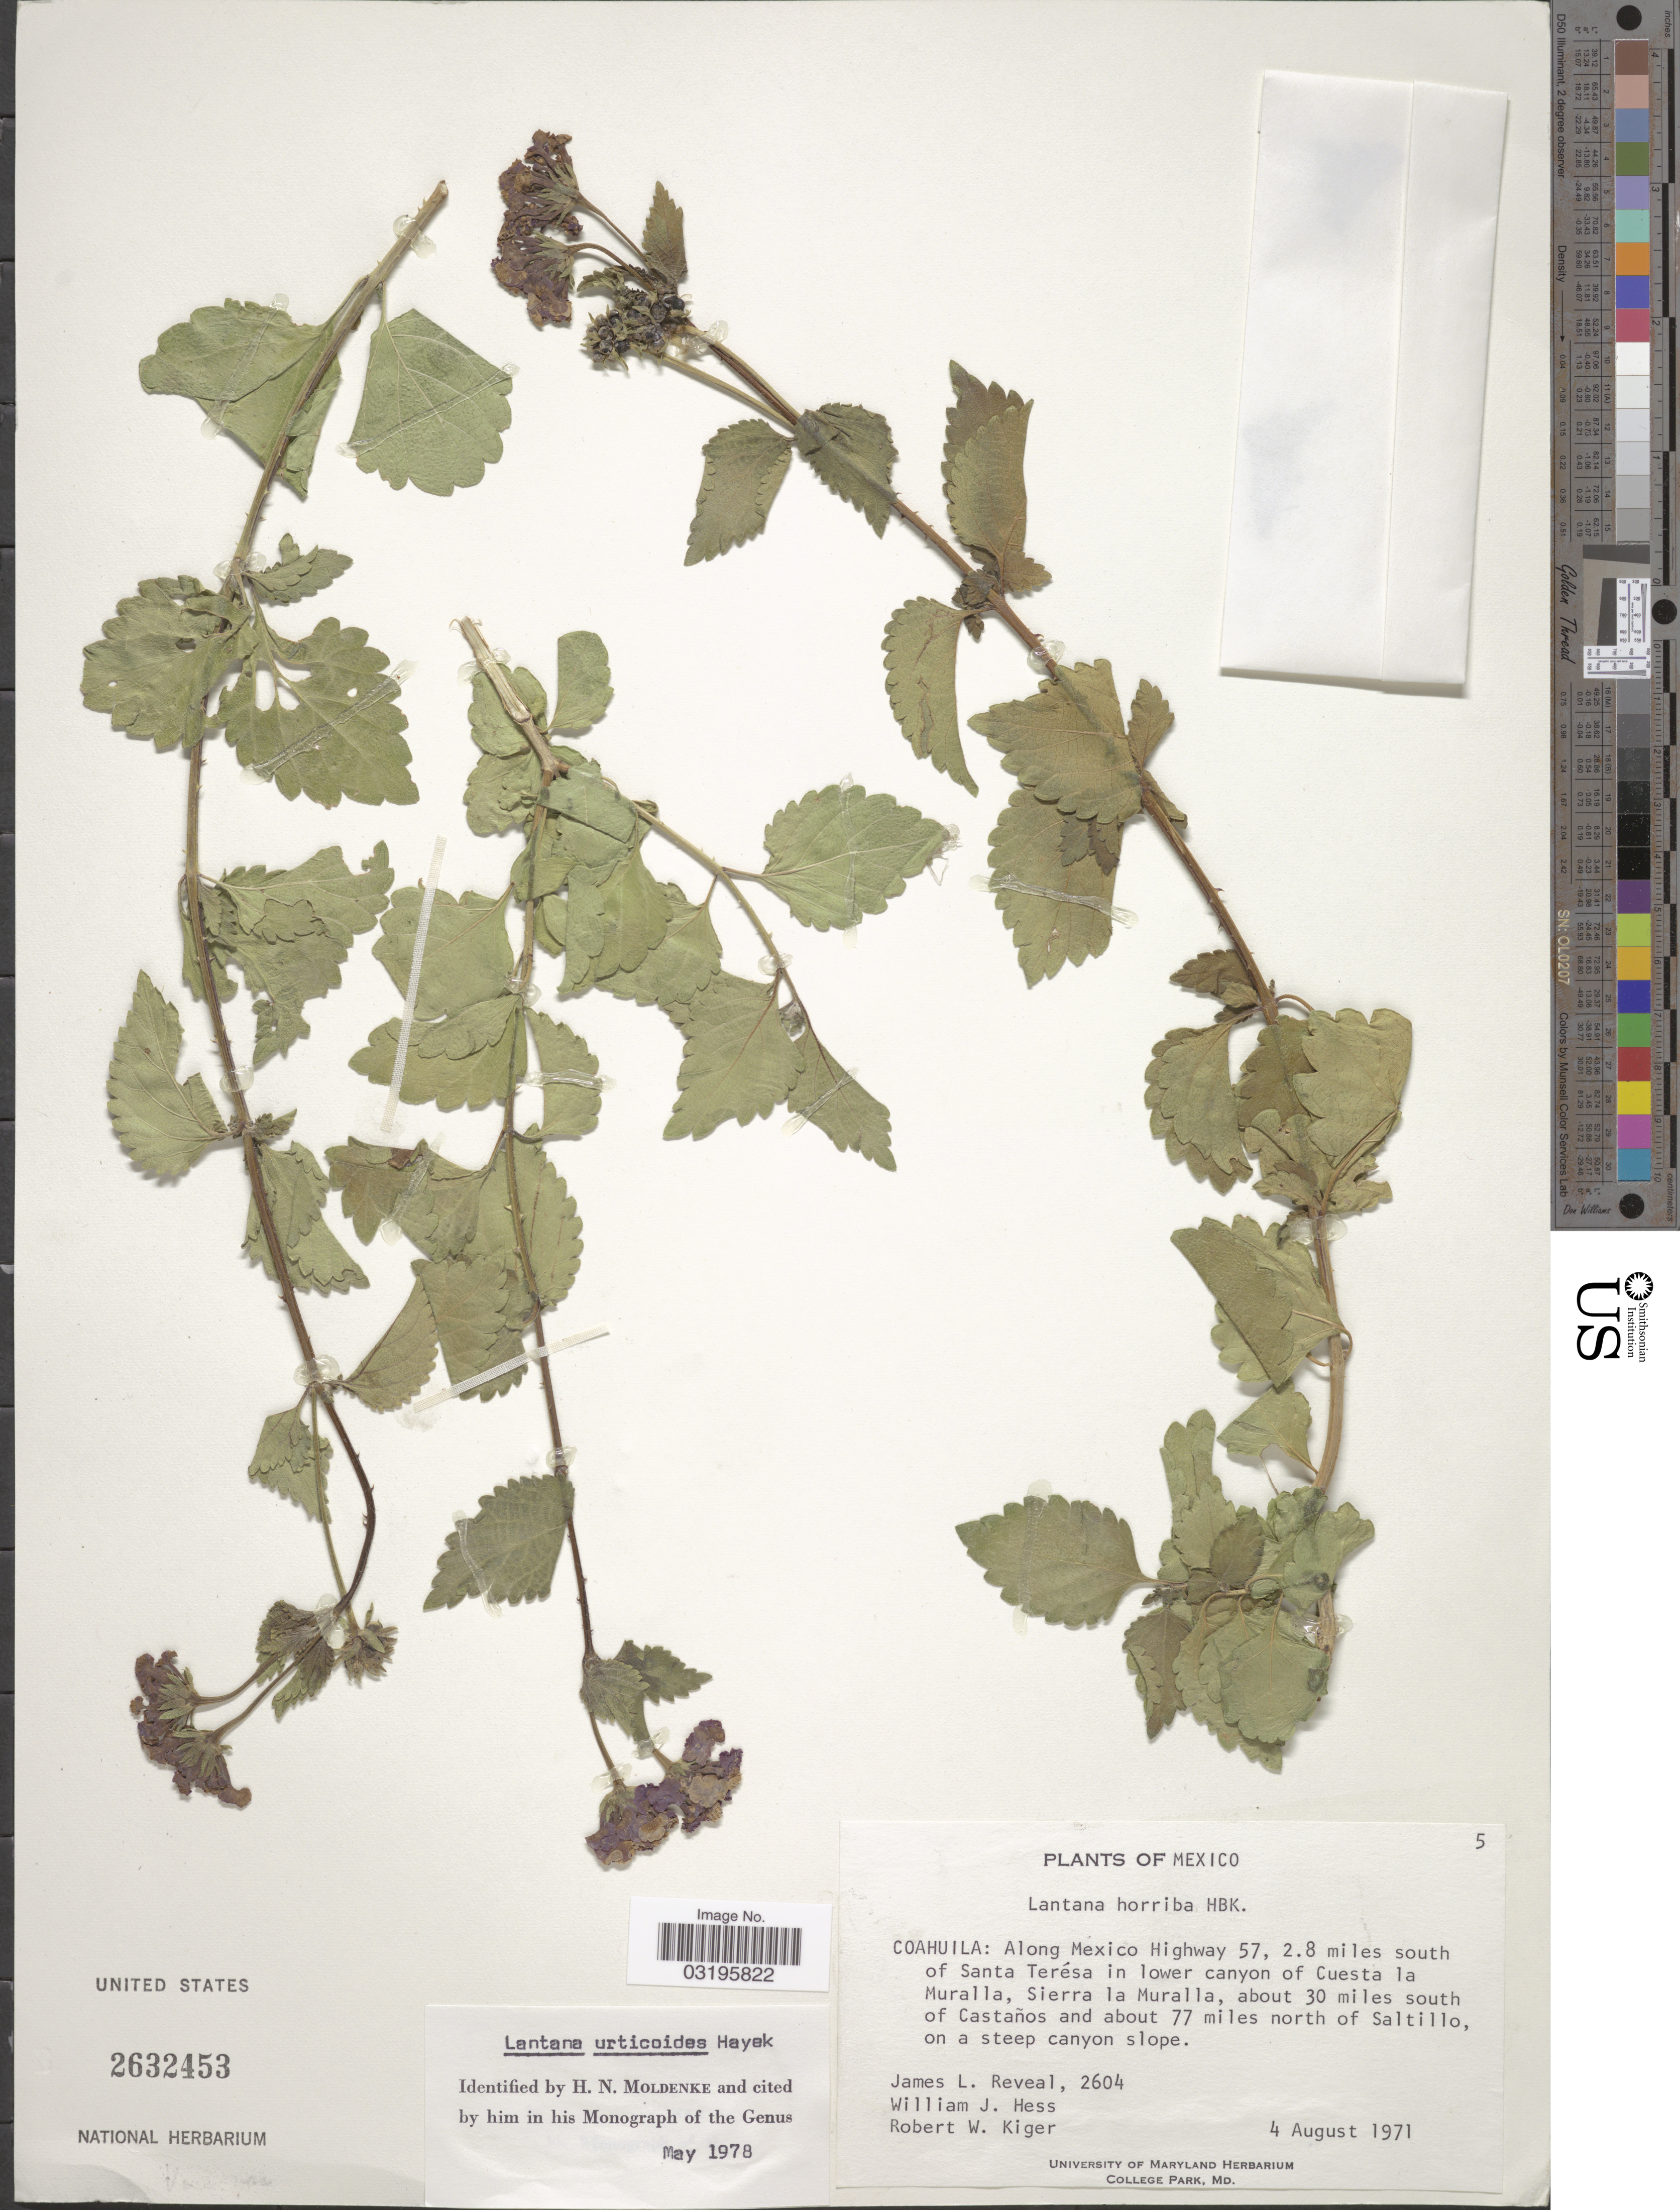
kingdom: Plantae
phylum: Tracheophyta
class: Magnoliopsida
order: Lamiales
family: Verbenaceae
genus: Lantana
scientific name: Lantana urticoides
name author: Hayek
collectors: J. L. Reveal, W. Hess & R. Kiger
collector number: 2604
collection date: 1971-08-04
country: Mexico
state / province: Coahuila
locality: Along Mexico Highway 57, 2.8 miles south of Santa Terésa in lower canyon of Cuesta la Muralla, Sierra la Muralla, about 30 miles south of Castaños and about 77 miles north of Saltillo.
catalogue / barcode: US 2632453